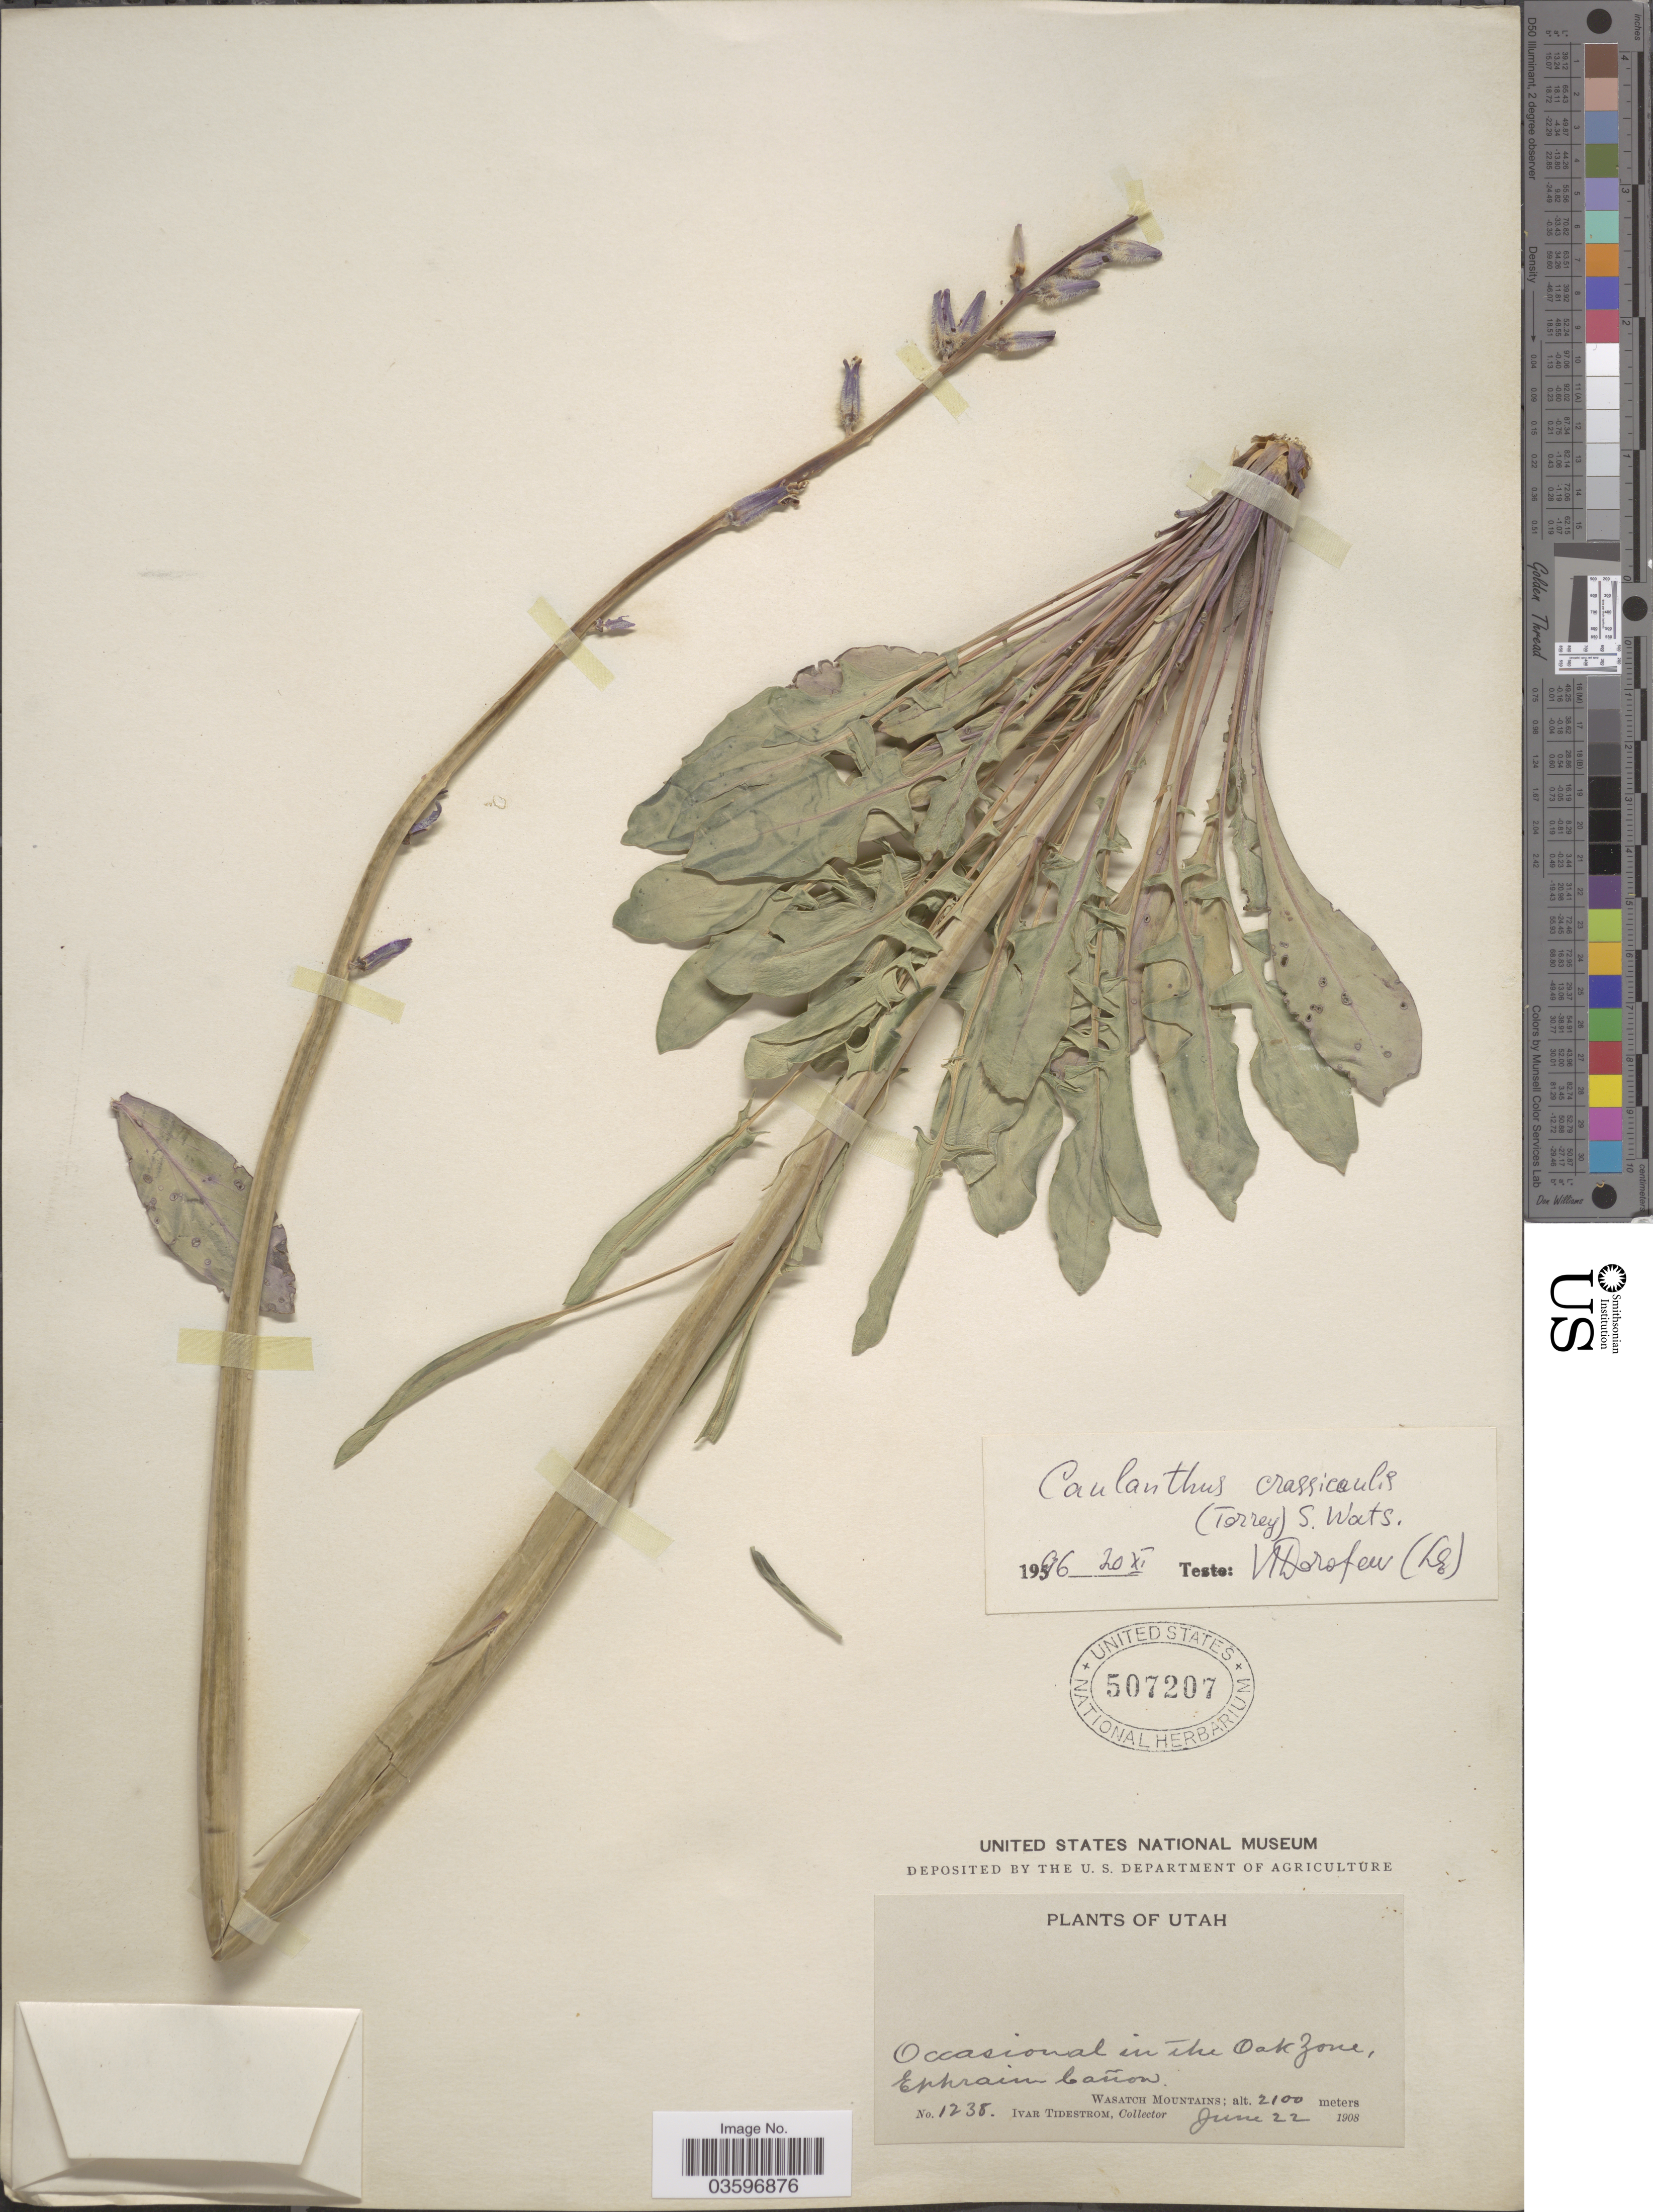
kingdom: Plantae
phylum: Tracheophyta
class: Magnoliopsida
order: Brassicales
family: Brassicaceae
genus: Caulanthus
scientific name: Caulanthus crassicaulis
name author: S. Watson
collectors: I. F. Tidestrom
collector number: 1238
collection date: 1908-06-22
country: United States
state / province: Utah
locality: Oak Zone, Ephraim Cañon. Wasatch Mountains.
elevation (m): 2100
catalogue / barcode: US 507207